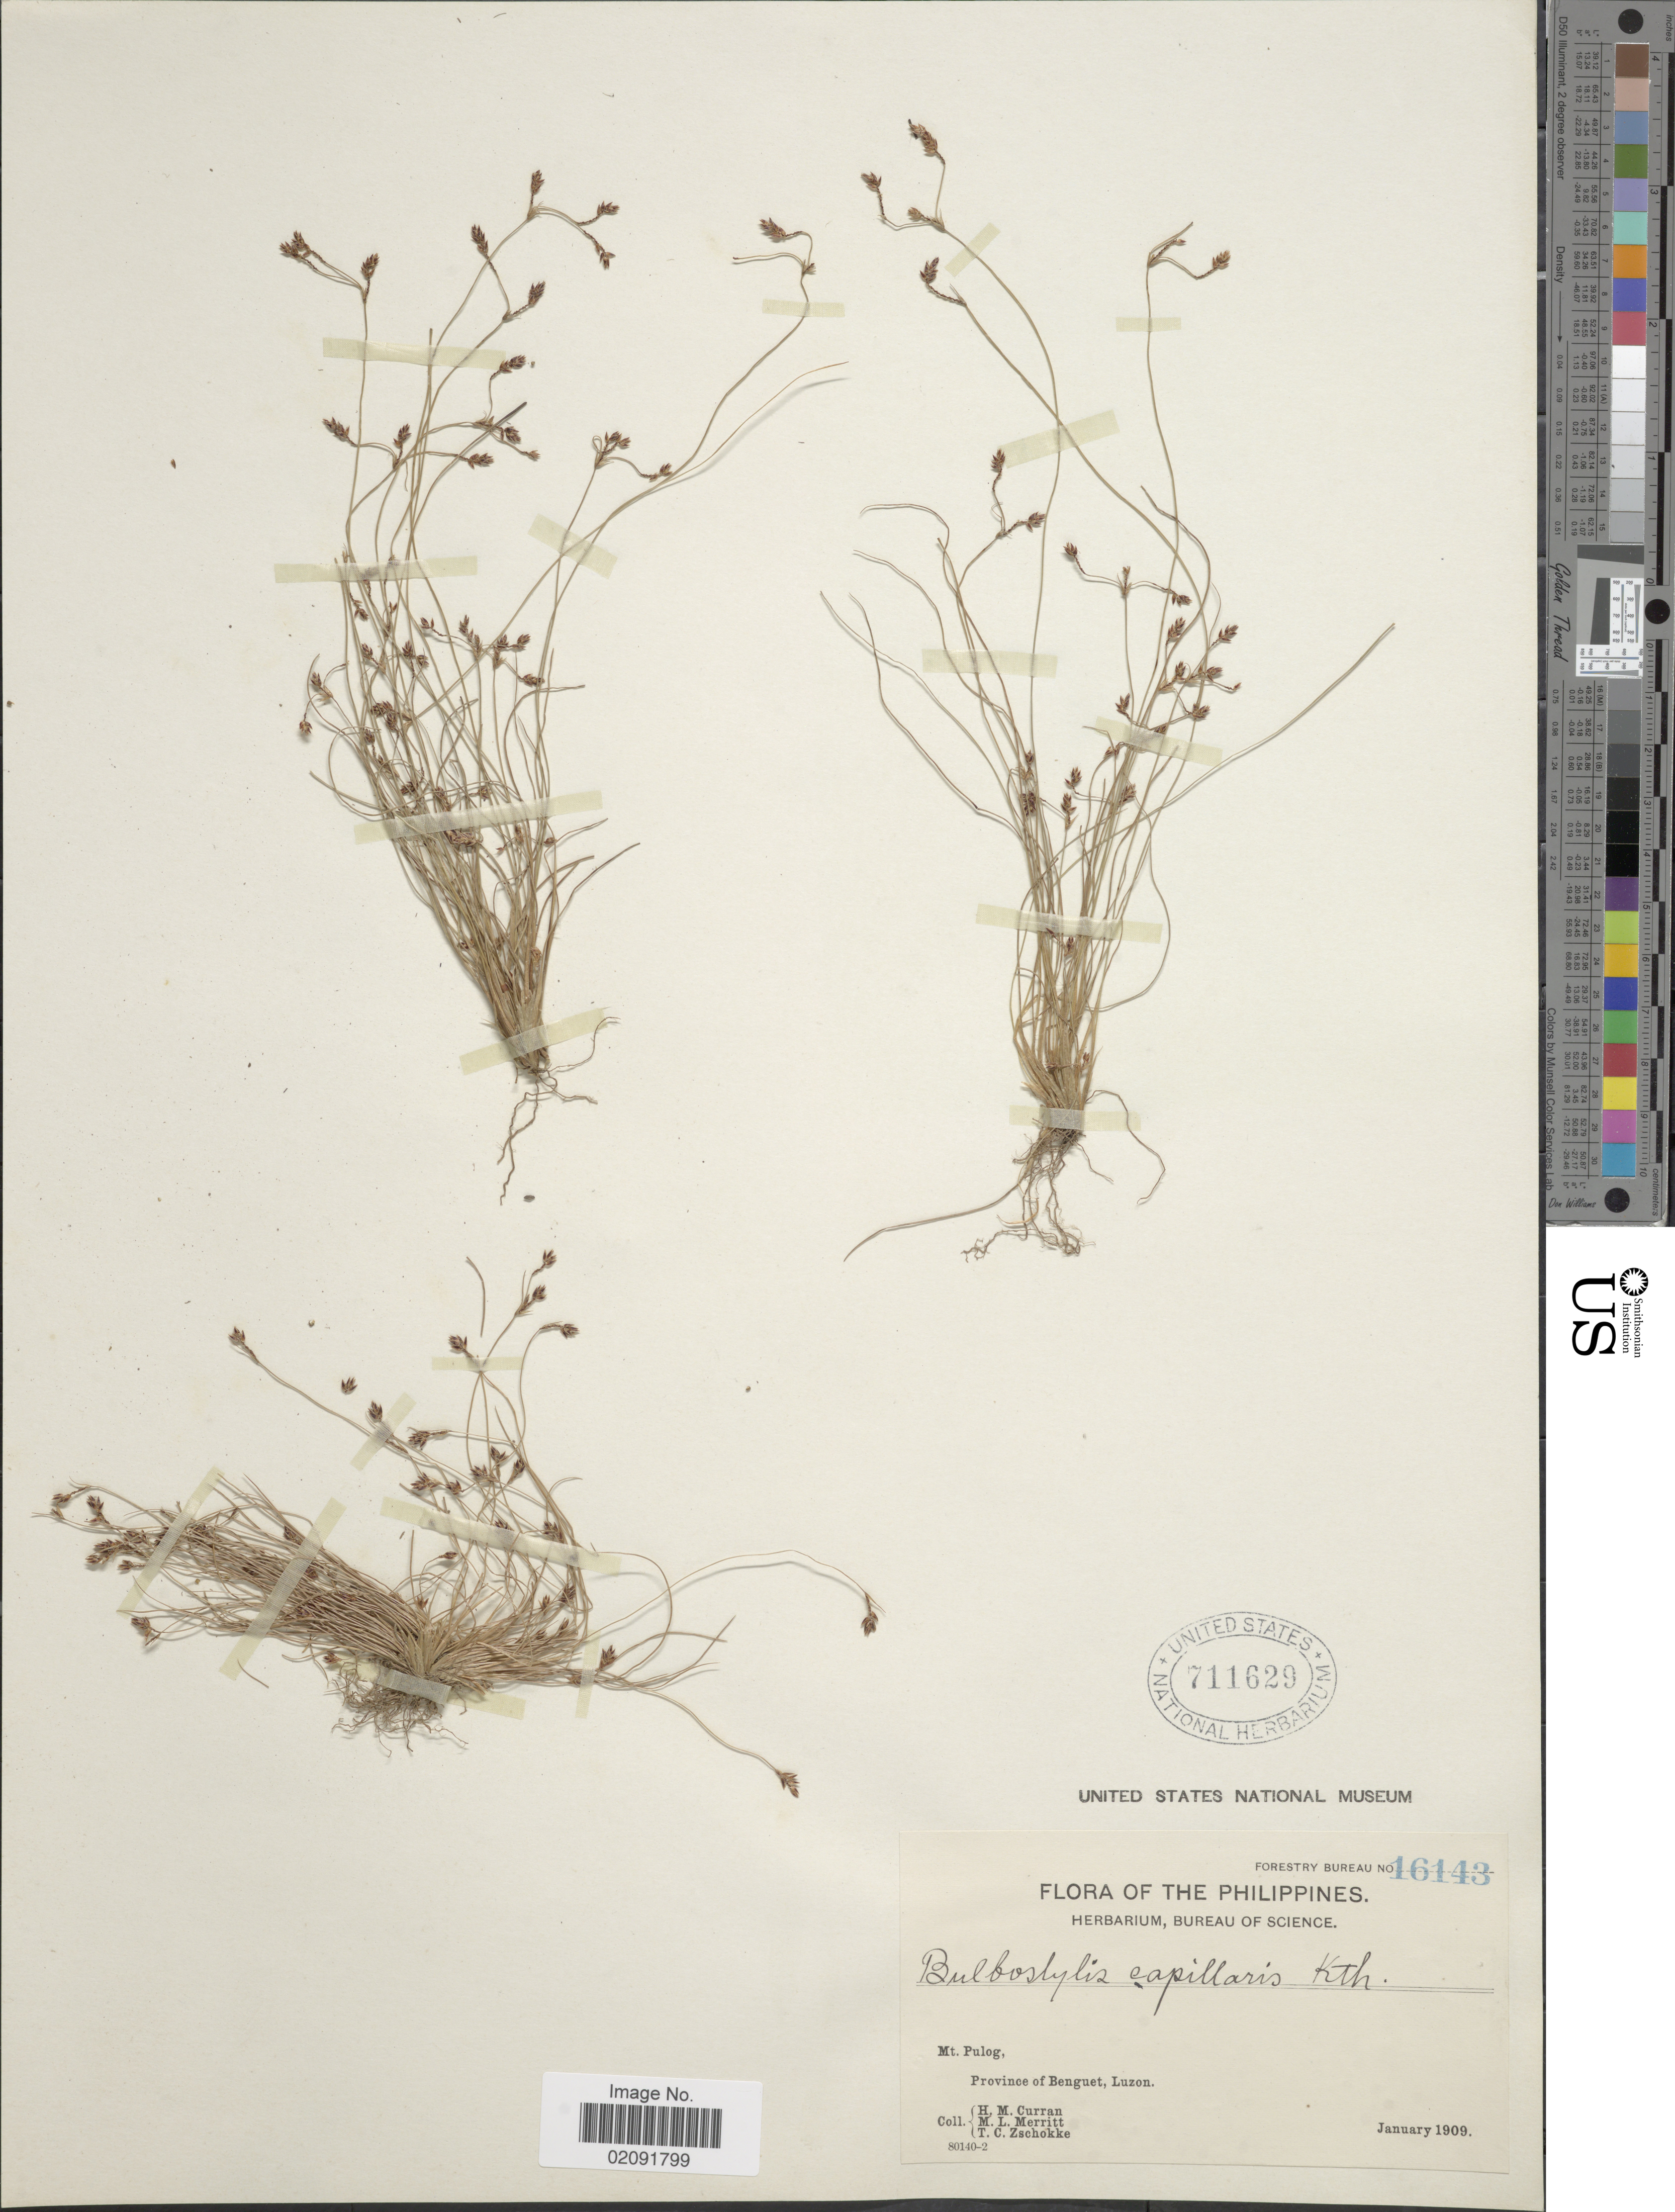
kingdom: Plantae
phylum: Tracheophyta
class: Liliopsida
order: Poales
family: Cyperaceae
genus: Bulbostylis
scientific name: Bulbostylis capillaris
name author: (L.) Kunth ex C.B. Clarke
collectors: H. M. Curran, M. L. Merritt & T. C. Zschokke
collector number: Forestry Bureay 16143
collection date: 1909-01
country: Philippines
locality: Mt Pulog, Province of Benguet, Luzon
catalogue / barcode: US 711629